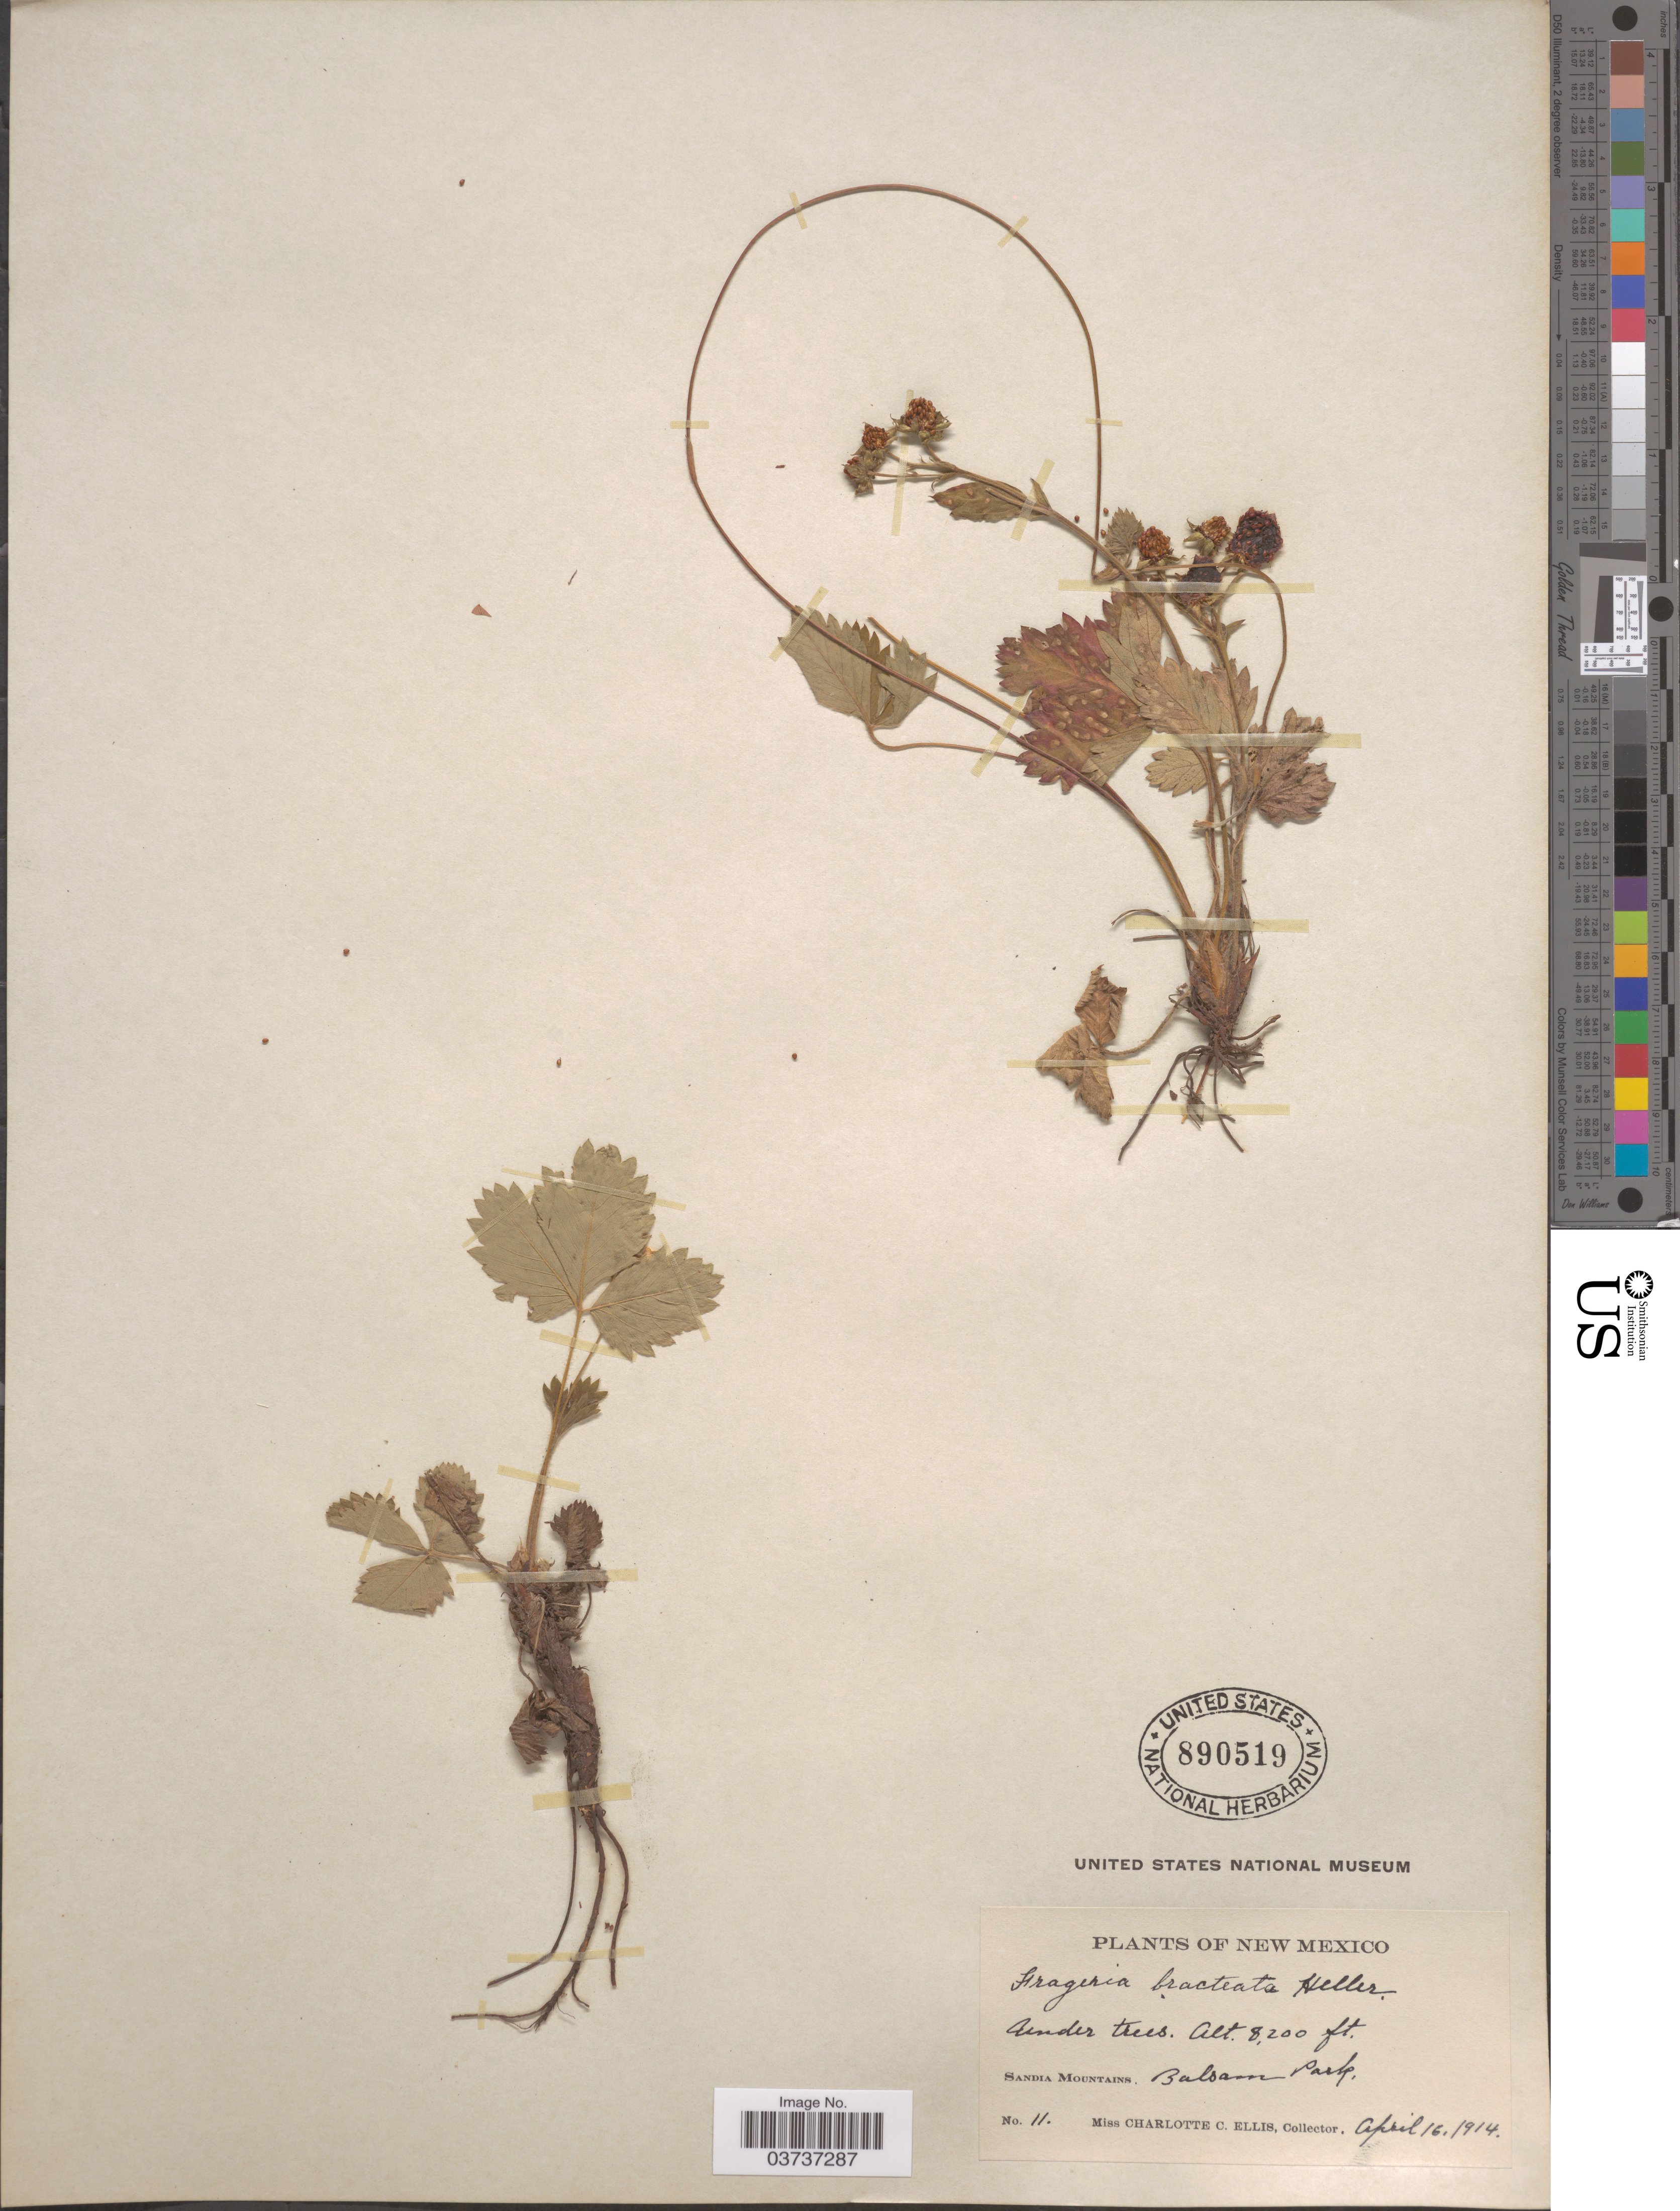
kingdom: Plantae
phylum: Tracheophyta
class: Magnoliopsida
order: Rosales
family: Rosaceae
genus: Fragaria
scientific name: Fragaria vesca var. bracteata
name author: (A. Heller) R.J. Davis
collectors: C. C. Ellis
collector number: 11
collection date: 1914-04-16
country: United States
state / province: New Mexico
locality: Sandia Mountains. Balsam Park.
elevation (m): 2499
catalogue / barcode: US 890519